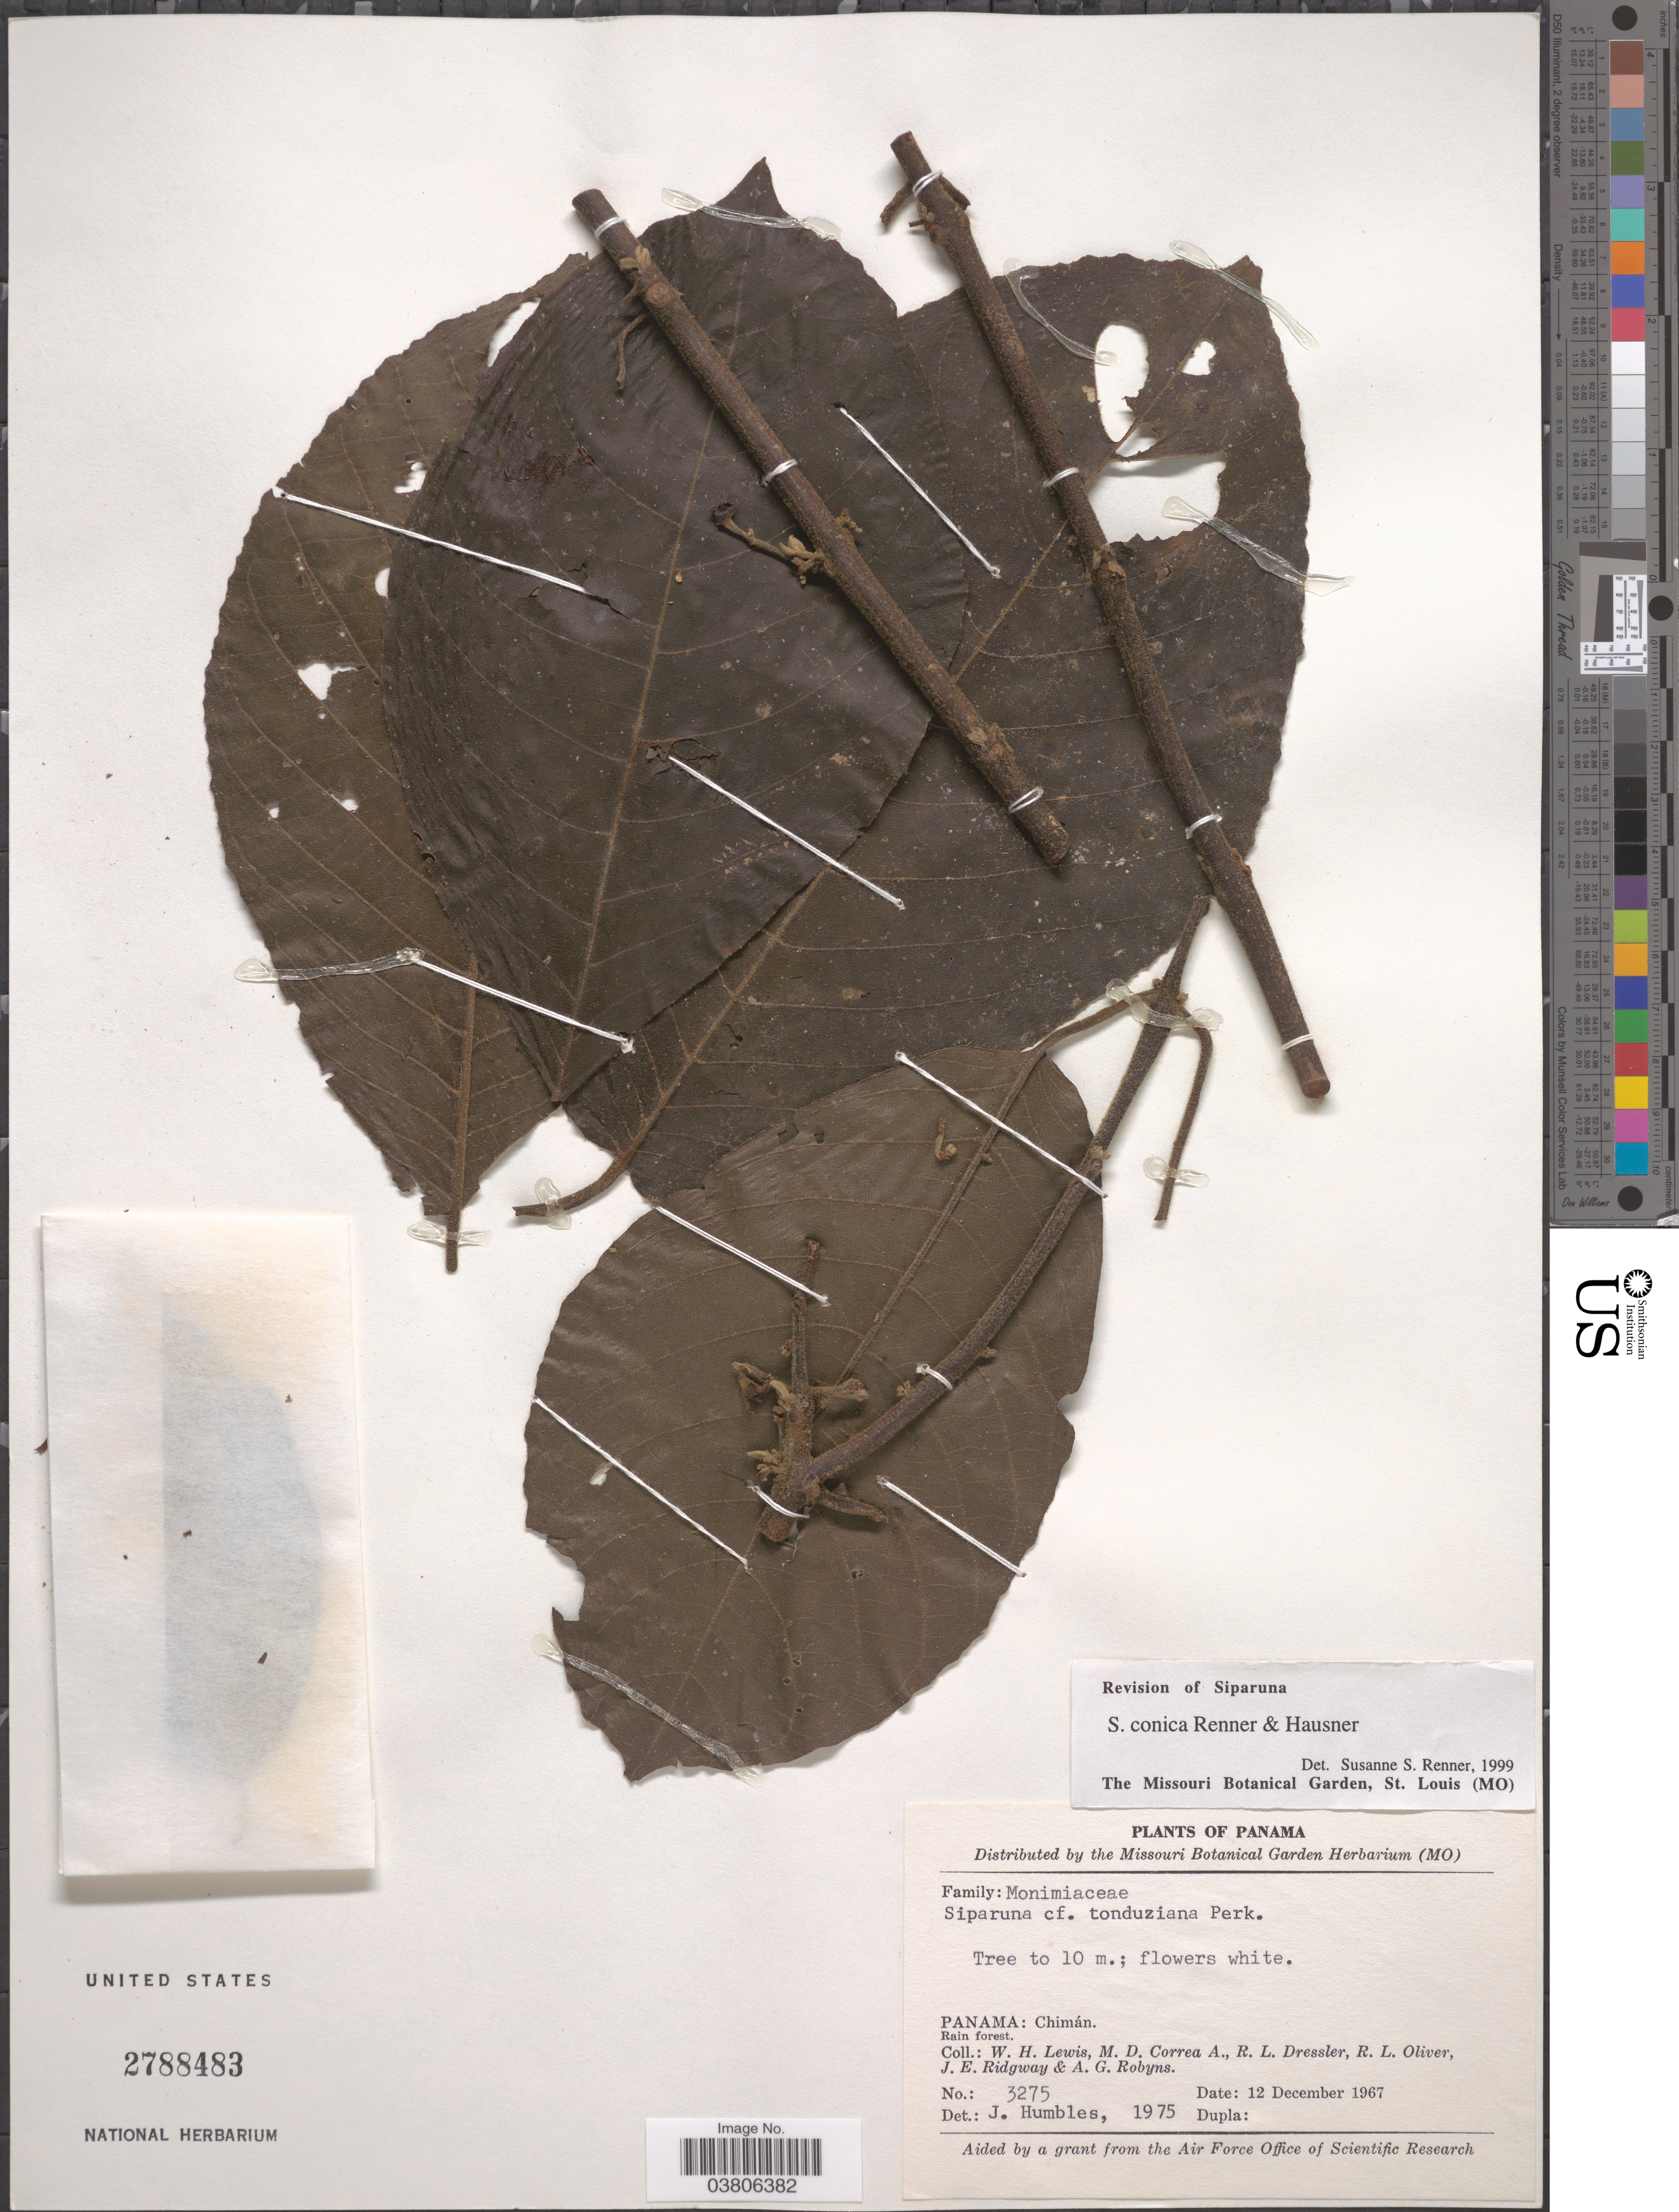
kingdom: Plantae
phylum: Tracheophyta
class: Magnoliopsida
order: Laurales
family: Siparunaceae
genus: Siparuna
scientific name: Siparuna conica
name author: S.S. Renner & Hausner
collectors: W. H. Lewis, M. D. Corrêa-A., R. Dressler, R. Oliver & et al.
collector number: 3275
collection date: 1967-12-12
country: Panama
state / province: Panamá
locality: Chimán.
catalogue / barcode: US 2788483